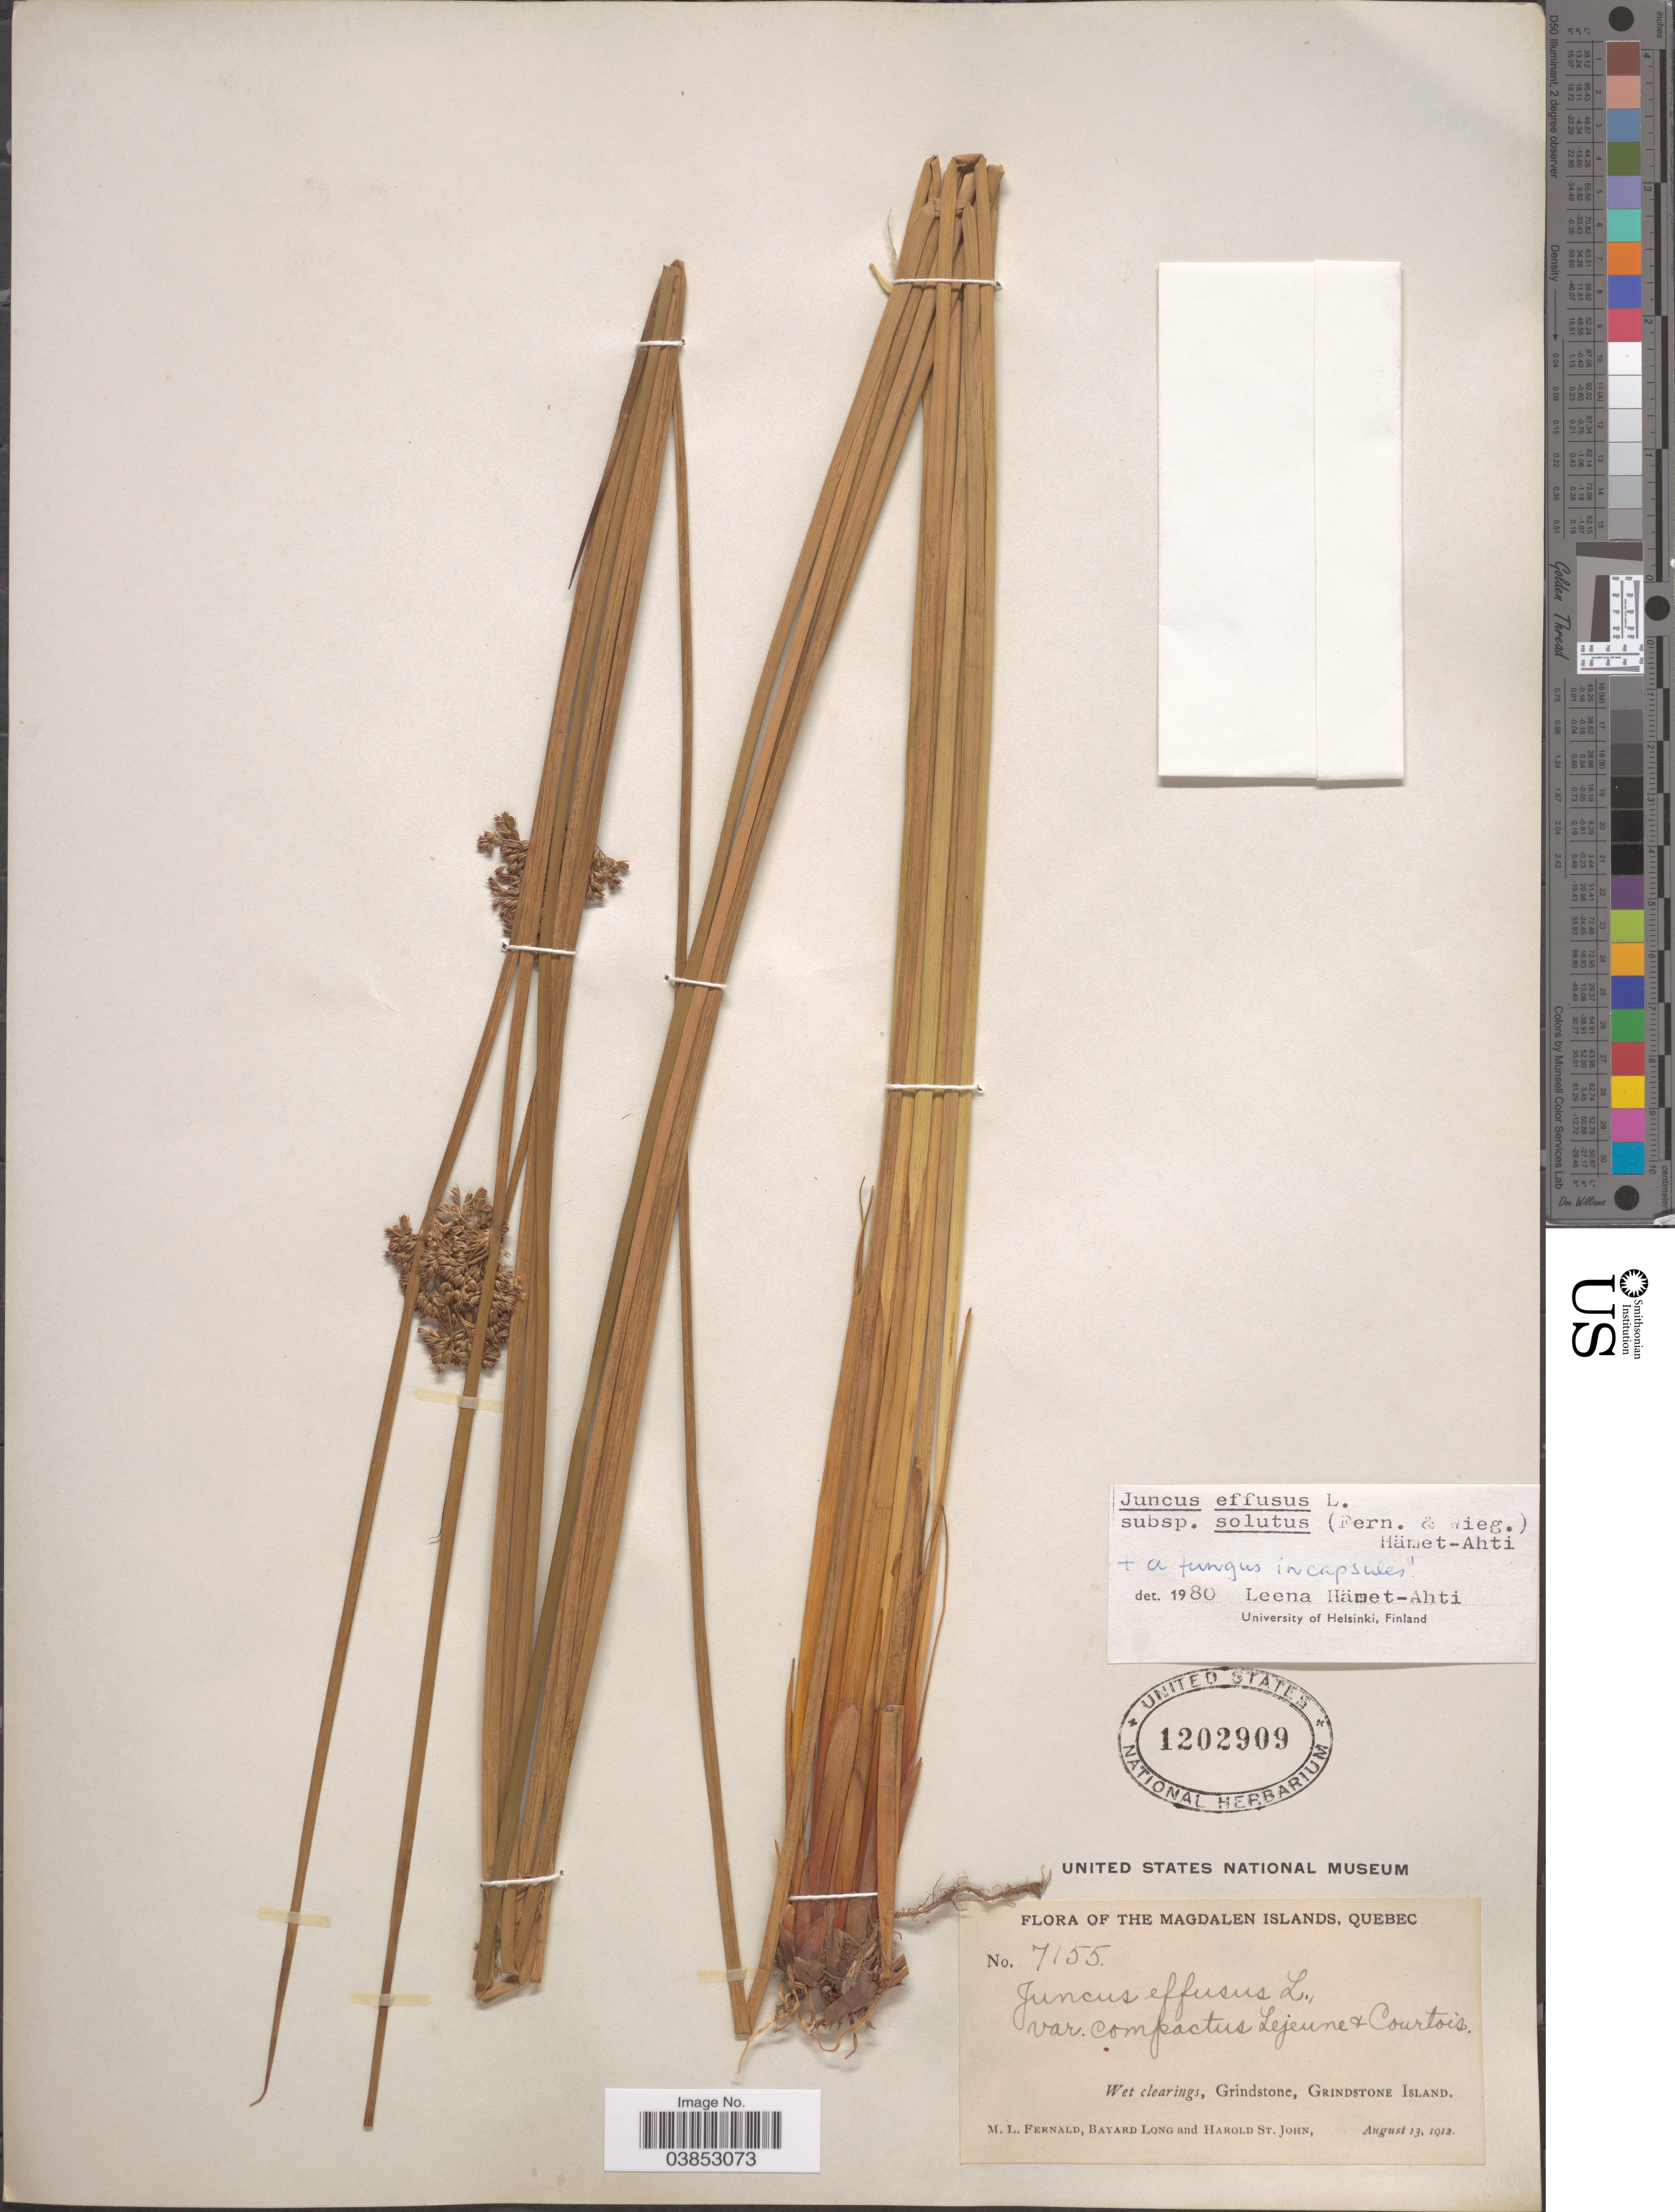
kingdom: Plantae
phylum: Tracheophyta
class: Liliopsida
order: Poales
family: Juncaceae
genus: Juncus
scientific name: Juncus effusus var. solutus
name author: Fernald & Wiegand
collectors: M. L. Fernald, B. Long & H. St. John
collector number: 7155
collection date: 1912-08-13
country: Canada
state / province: Quebec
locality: The Magdalen Islands. Grindstone, Grindstone Island.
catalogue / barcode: US 1202909